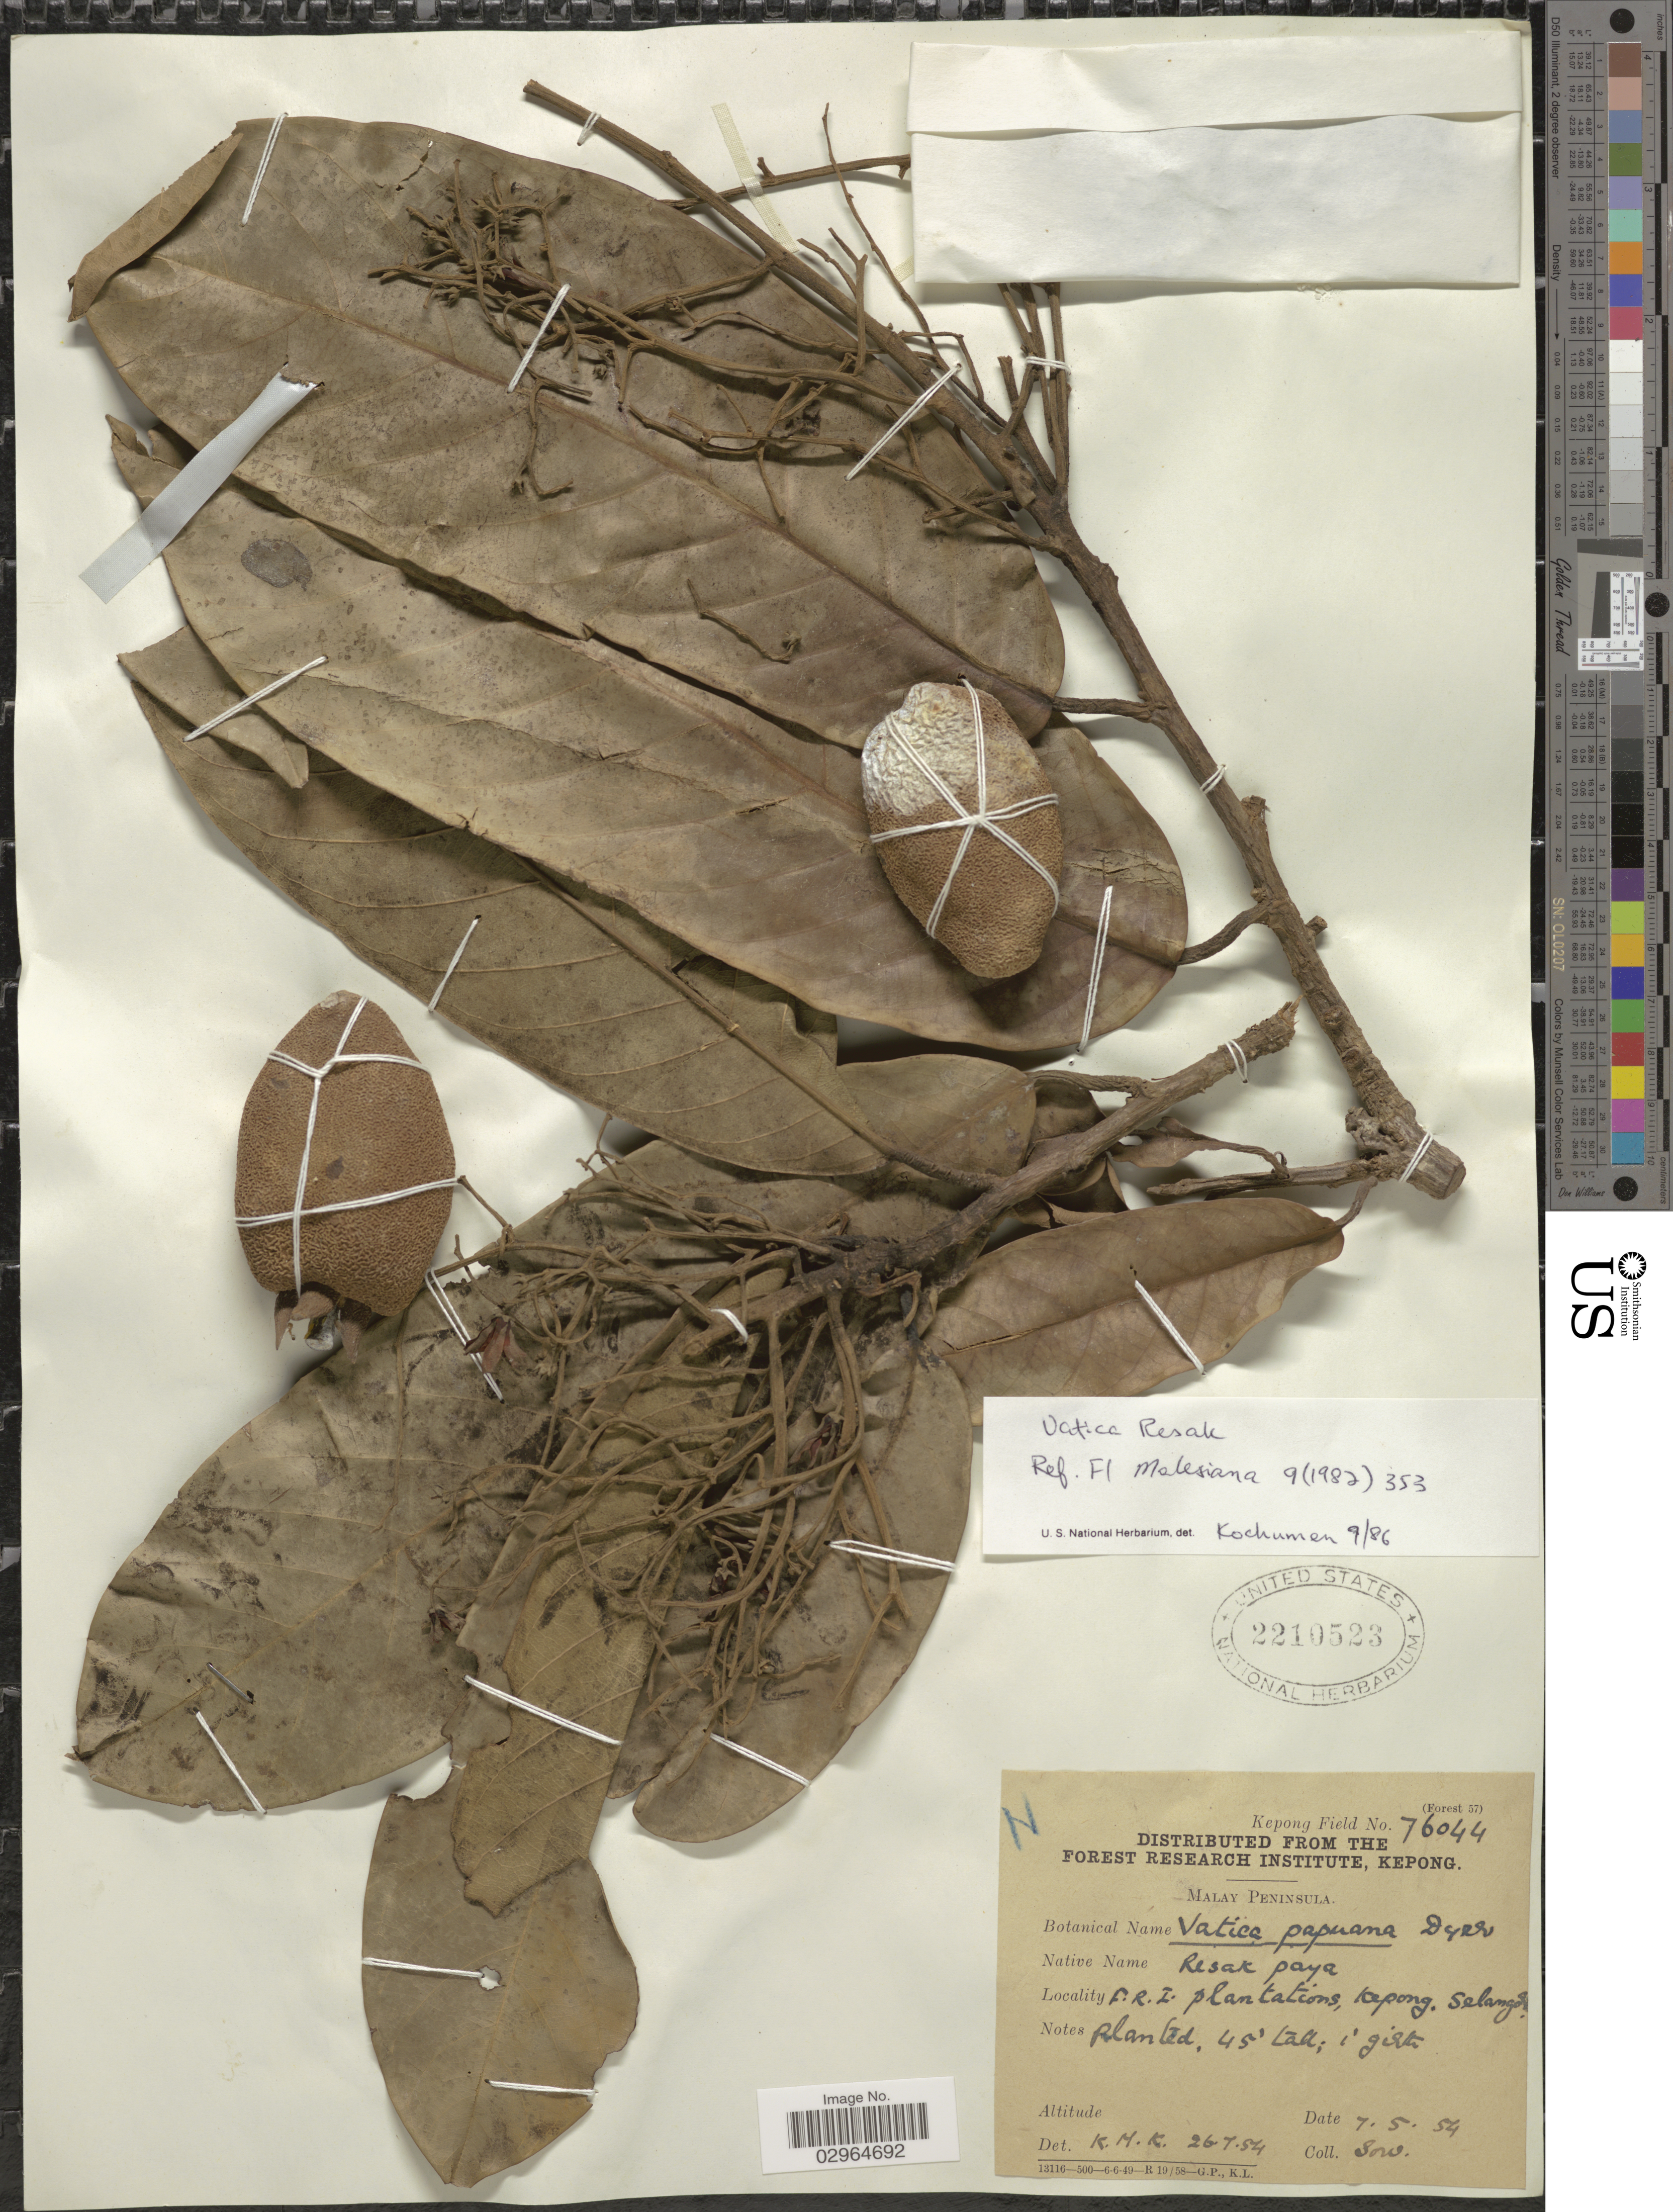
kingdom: Plantae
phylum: Tracheophyta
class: Magnoliopsida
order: Malvales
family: Dipterocarpaceae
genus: Vatica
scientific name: Vatica rassak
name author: Blume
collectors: -. Sow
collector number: Kepong Field 76044?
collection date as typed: Transcribed d/m/y: 7/5/54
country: Malaysia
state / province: Selangor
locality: Malay Peninsula. F.R.I. plantations, Kepong.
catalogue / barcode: US 2210523